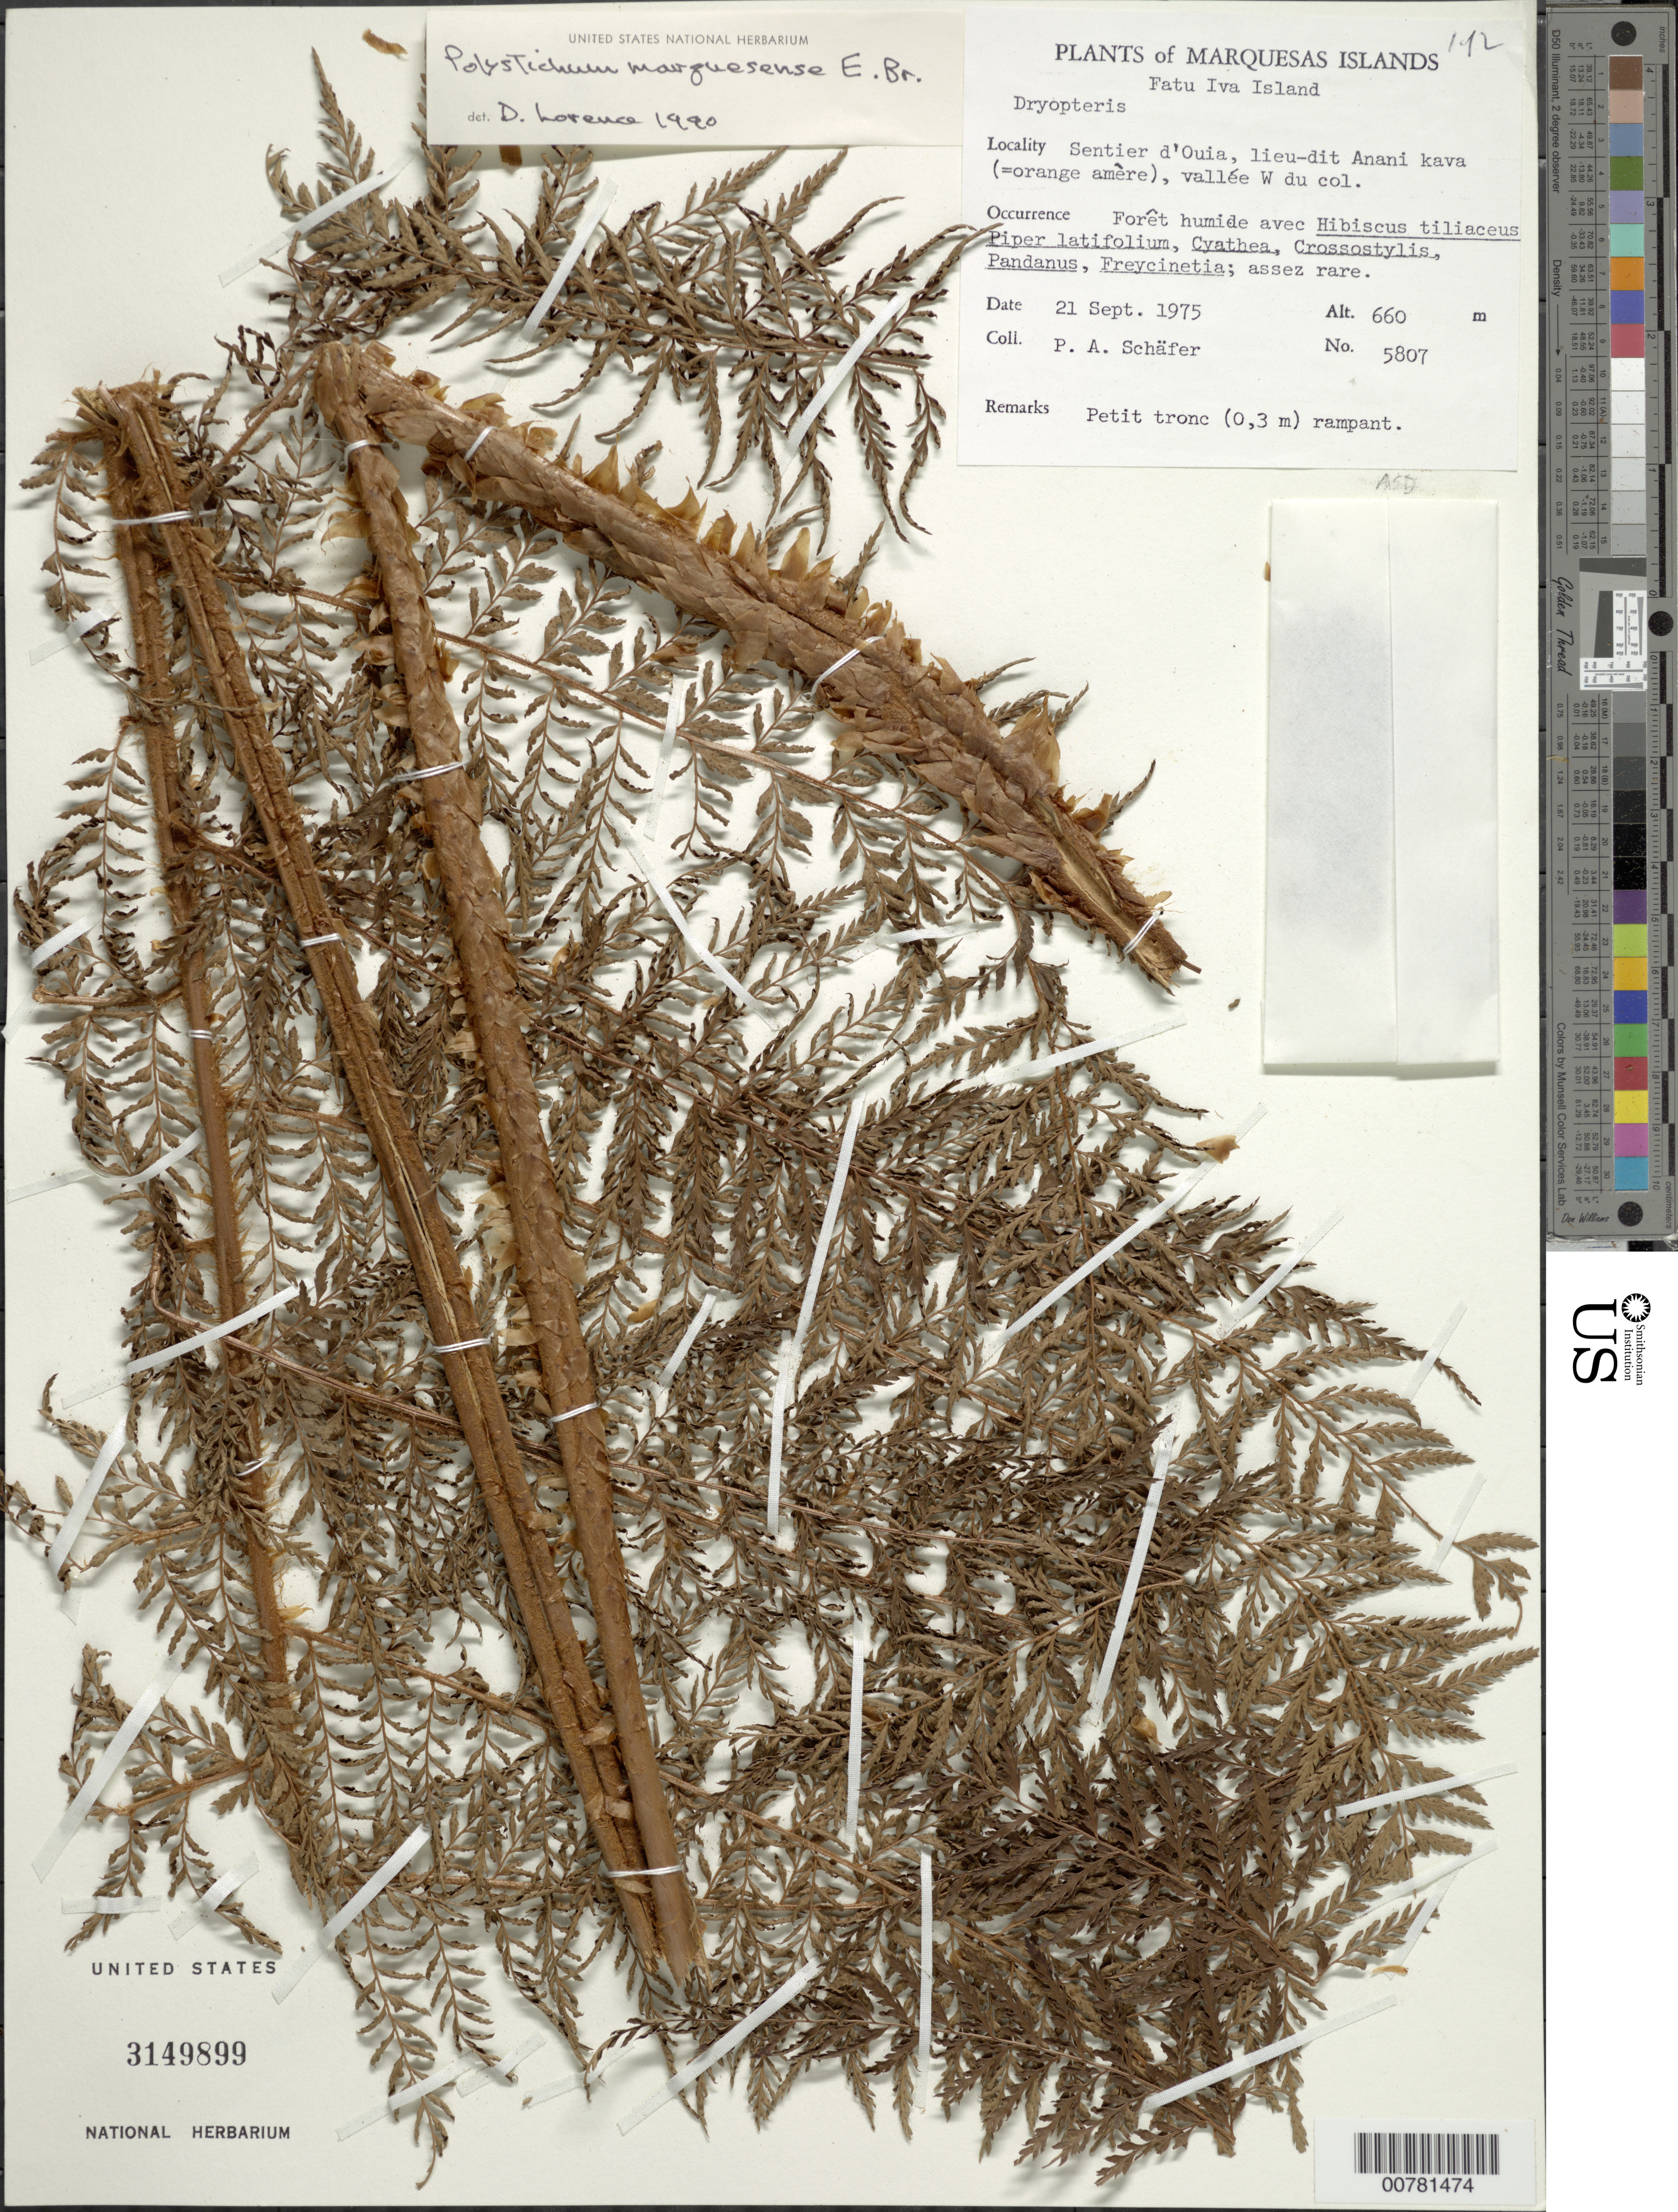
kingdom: Plantae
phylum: Tracheophyta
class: Polypodiopsida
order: Polypodiales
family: Dryopteridaceae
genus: Polystichum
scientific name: Polystichum marquesense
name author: E.D. Br.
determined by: Lorence, David H., (PTBG), National Tropical Botanical Garden (UNITED STATES)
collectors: P. A. Schäfer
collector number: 5807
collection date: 1975-09-21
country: French Polynesia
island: Fatu Hiva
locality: Sentier d'Ouia, lieu-dit Anani kava, vallée W du col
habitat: Forêt humide avec Hibiscus tiliaceus, Piper latifolium, Cyathea, Crossostylis, Pandanus, Freycinetia, assez rare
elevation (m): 660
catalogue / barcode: US 3149899